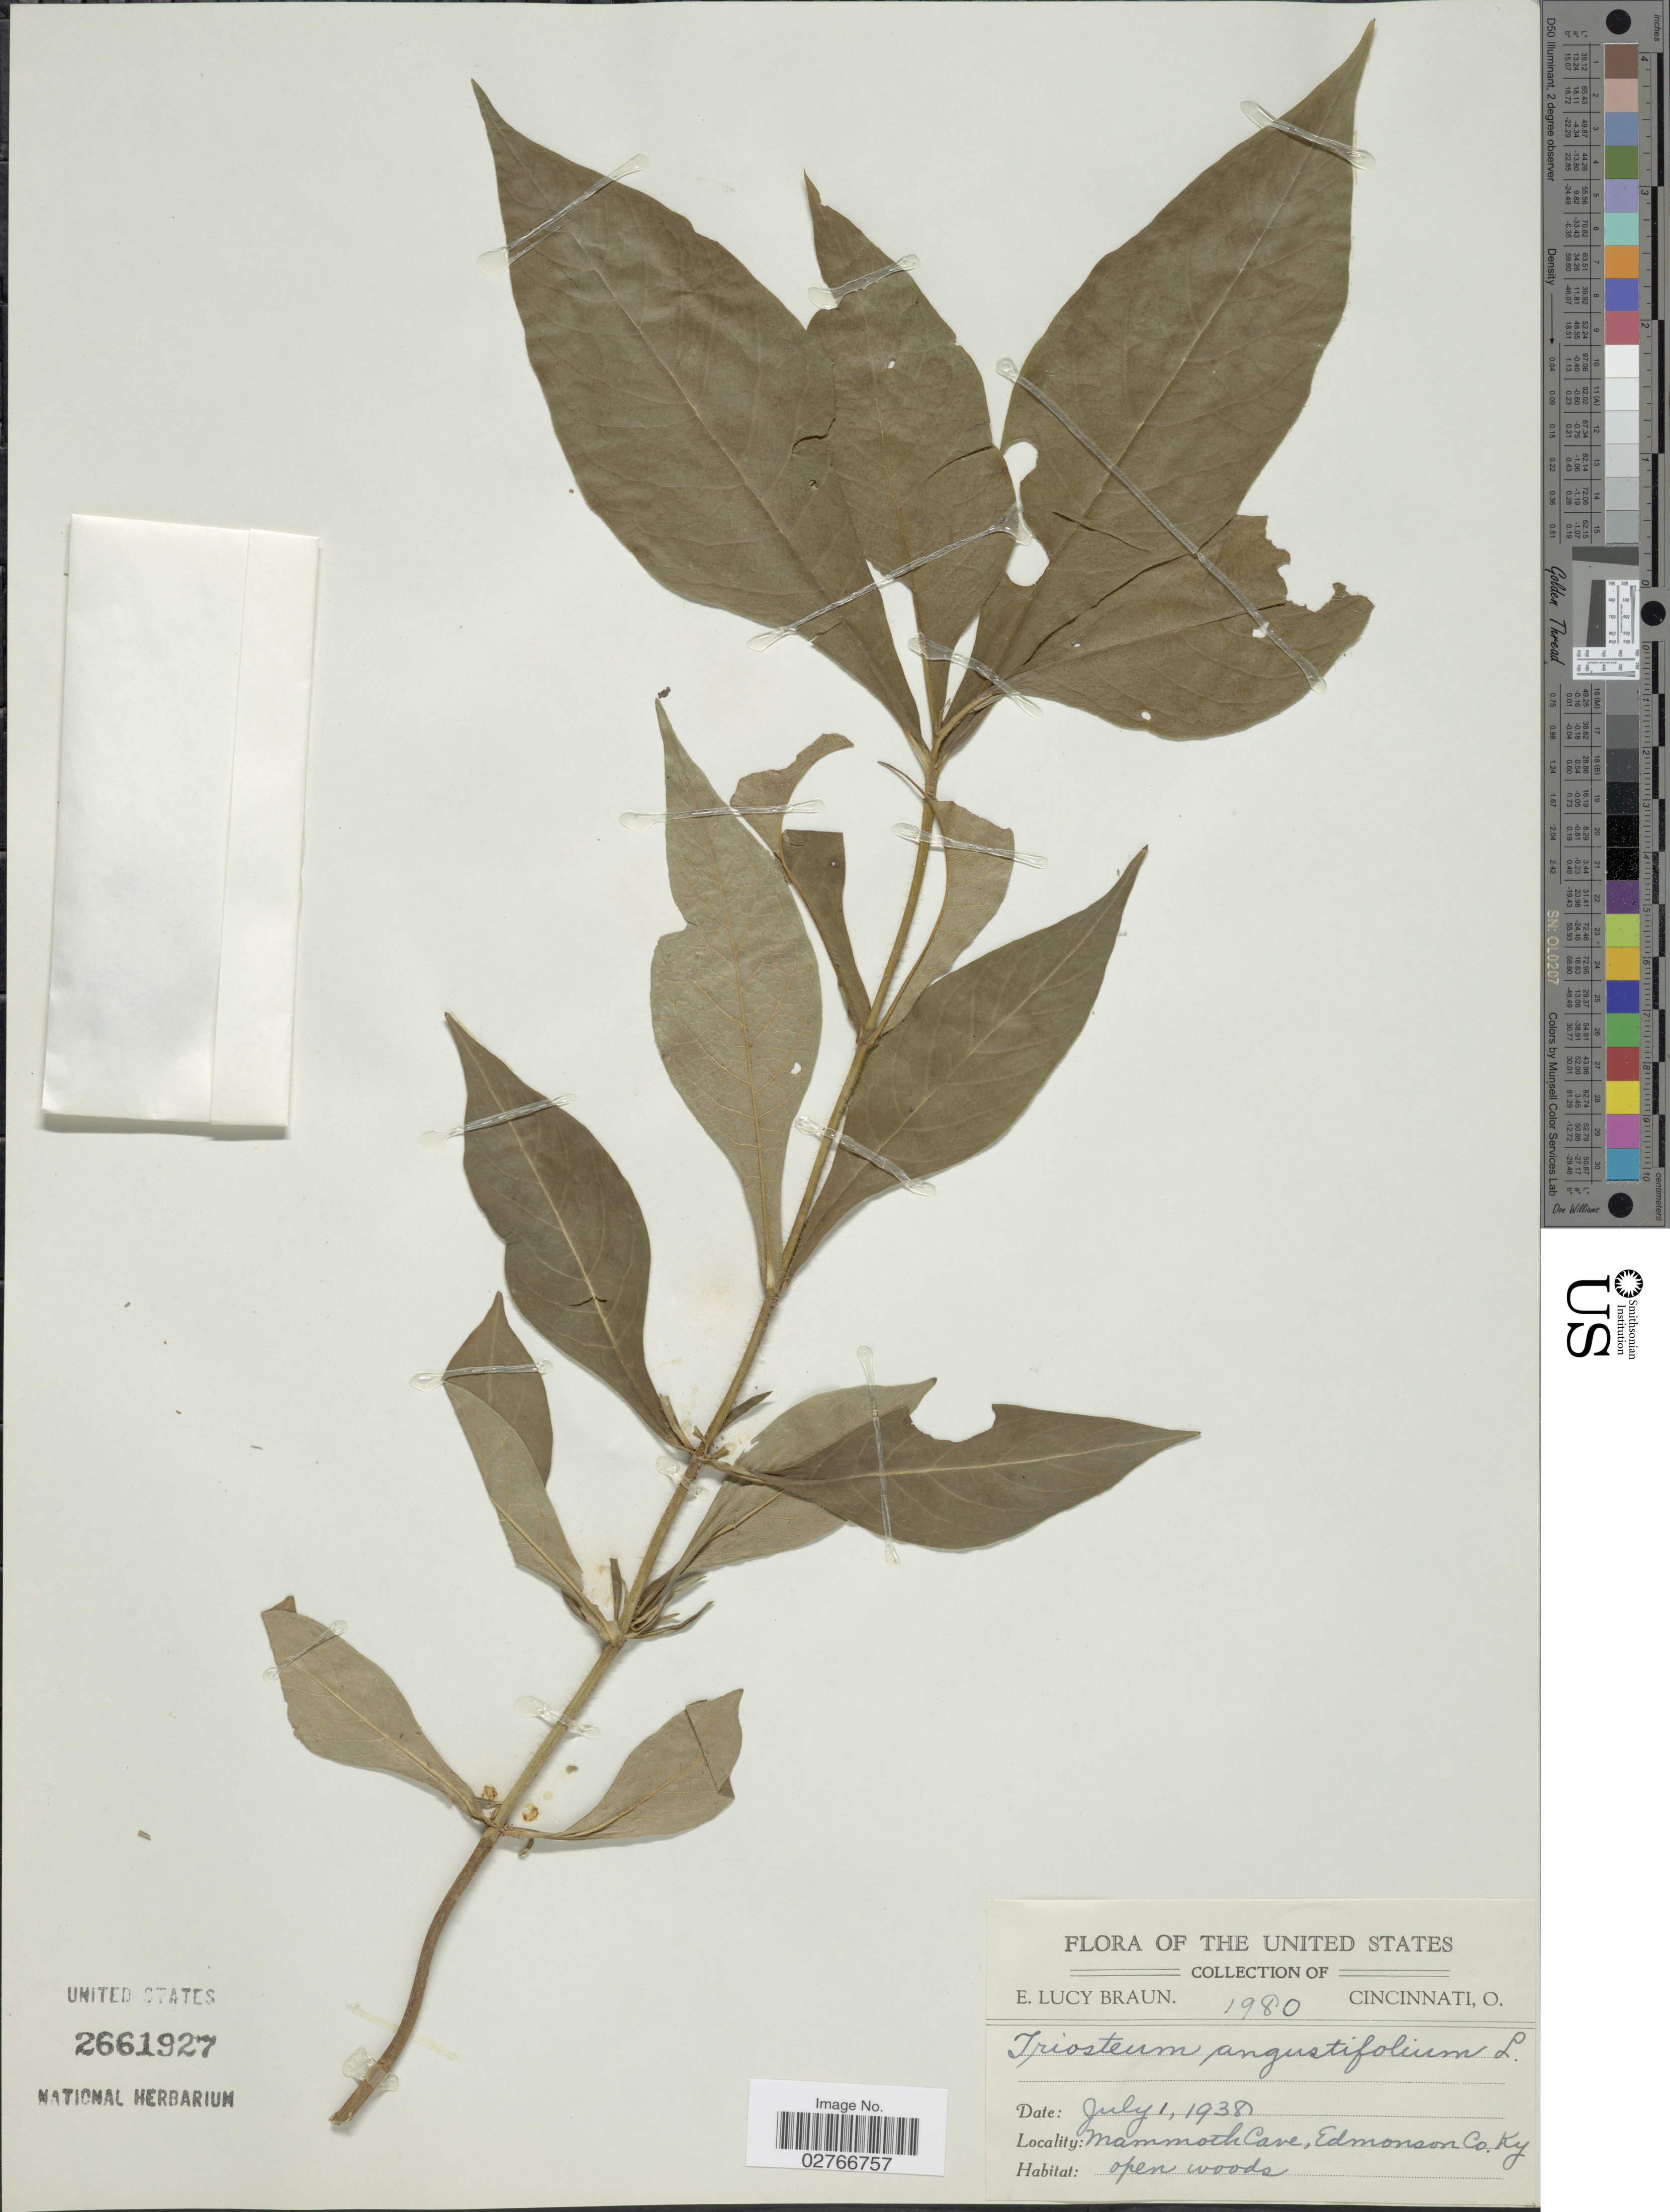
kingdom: Plantae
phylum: Tracheophyta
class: Magnoliopsida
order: Dipsacales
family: Caprifoliaceae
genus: Triosteum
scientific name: Triosteum angustifolium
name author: L.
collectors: E. L. Braun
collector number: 1980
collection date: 1938-07-01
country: United States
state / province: Kentucky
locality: Mammoth Cave, Edmonson Co.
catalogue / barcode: US 2661927